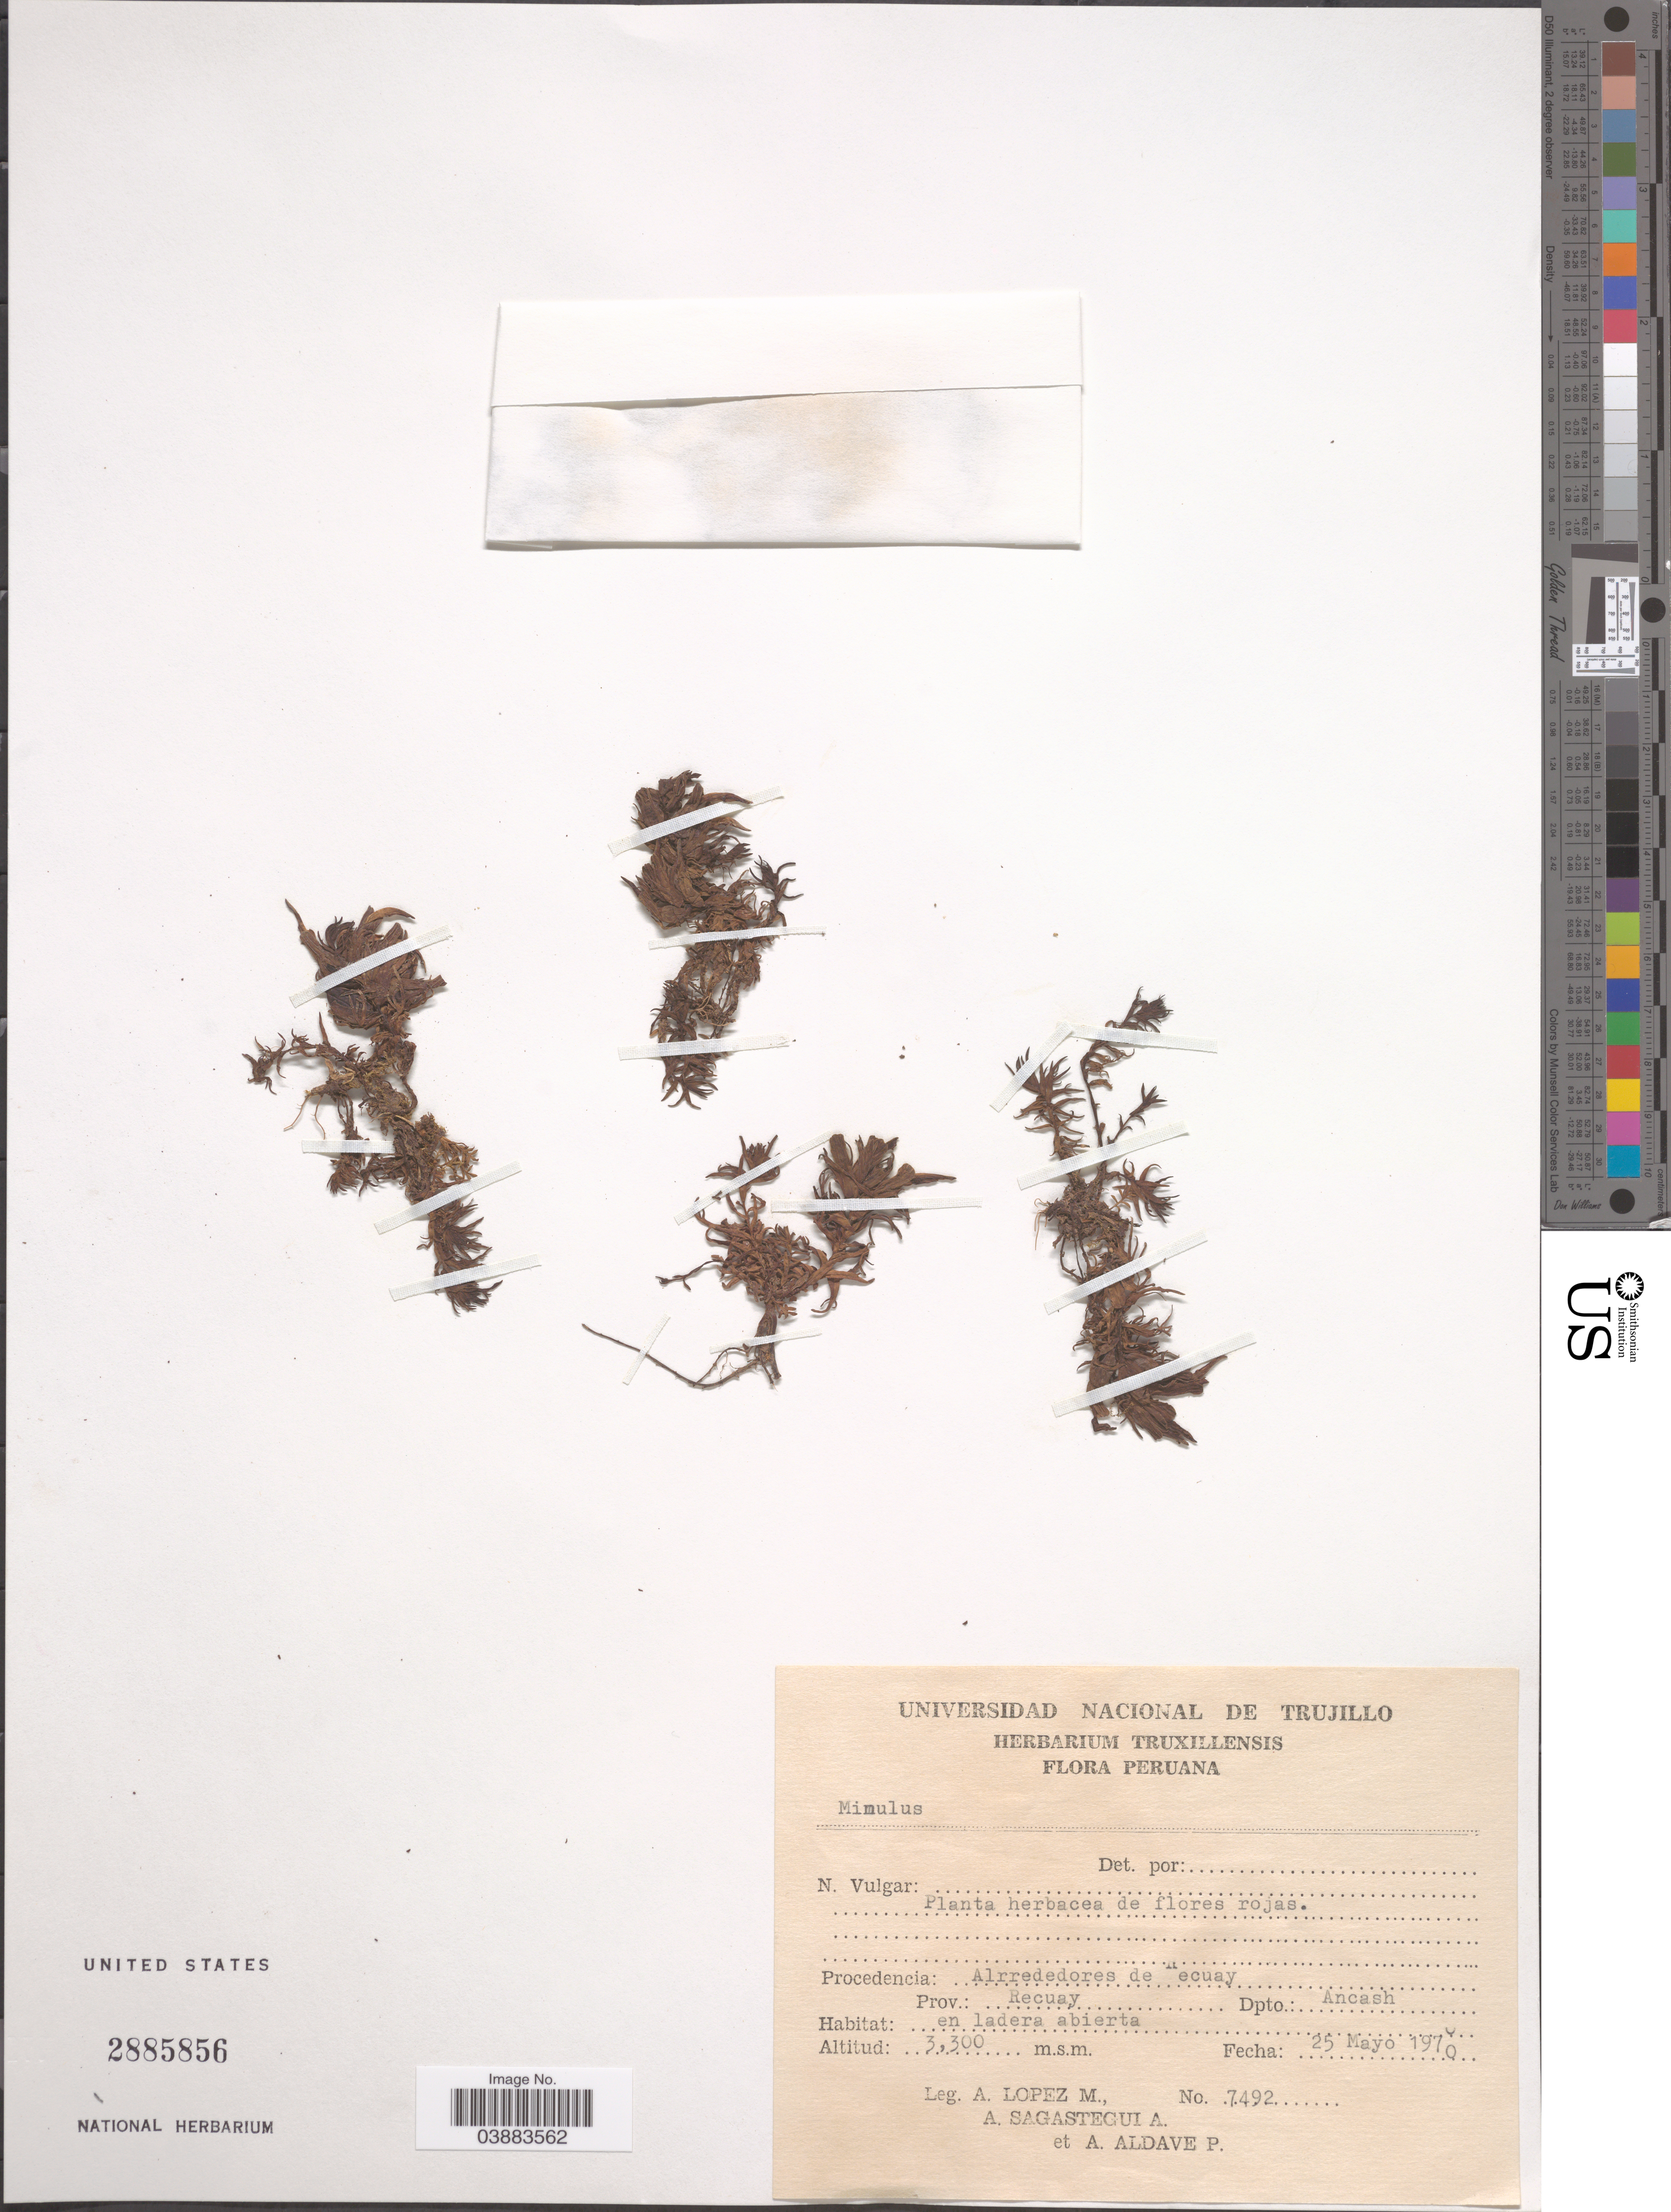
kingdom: Plantae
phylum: Tracheophyta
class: Magnoliopsida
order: Lamiales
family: Phrymaceae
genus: Mimulus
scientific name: Mimulus sp.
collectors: A. López M., A. Sagástegui A. & A. Aldave P.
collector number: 7492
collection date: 1970-05-25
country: Peru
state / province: Ancash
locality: Alrrededores de Recuay. Prov.: Recuay. Dpto.: Ancash.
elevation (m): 3300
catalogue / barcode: US 2885856